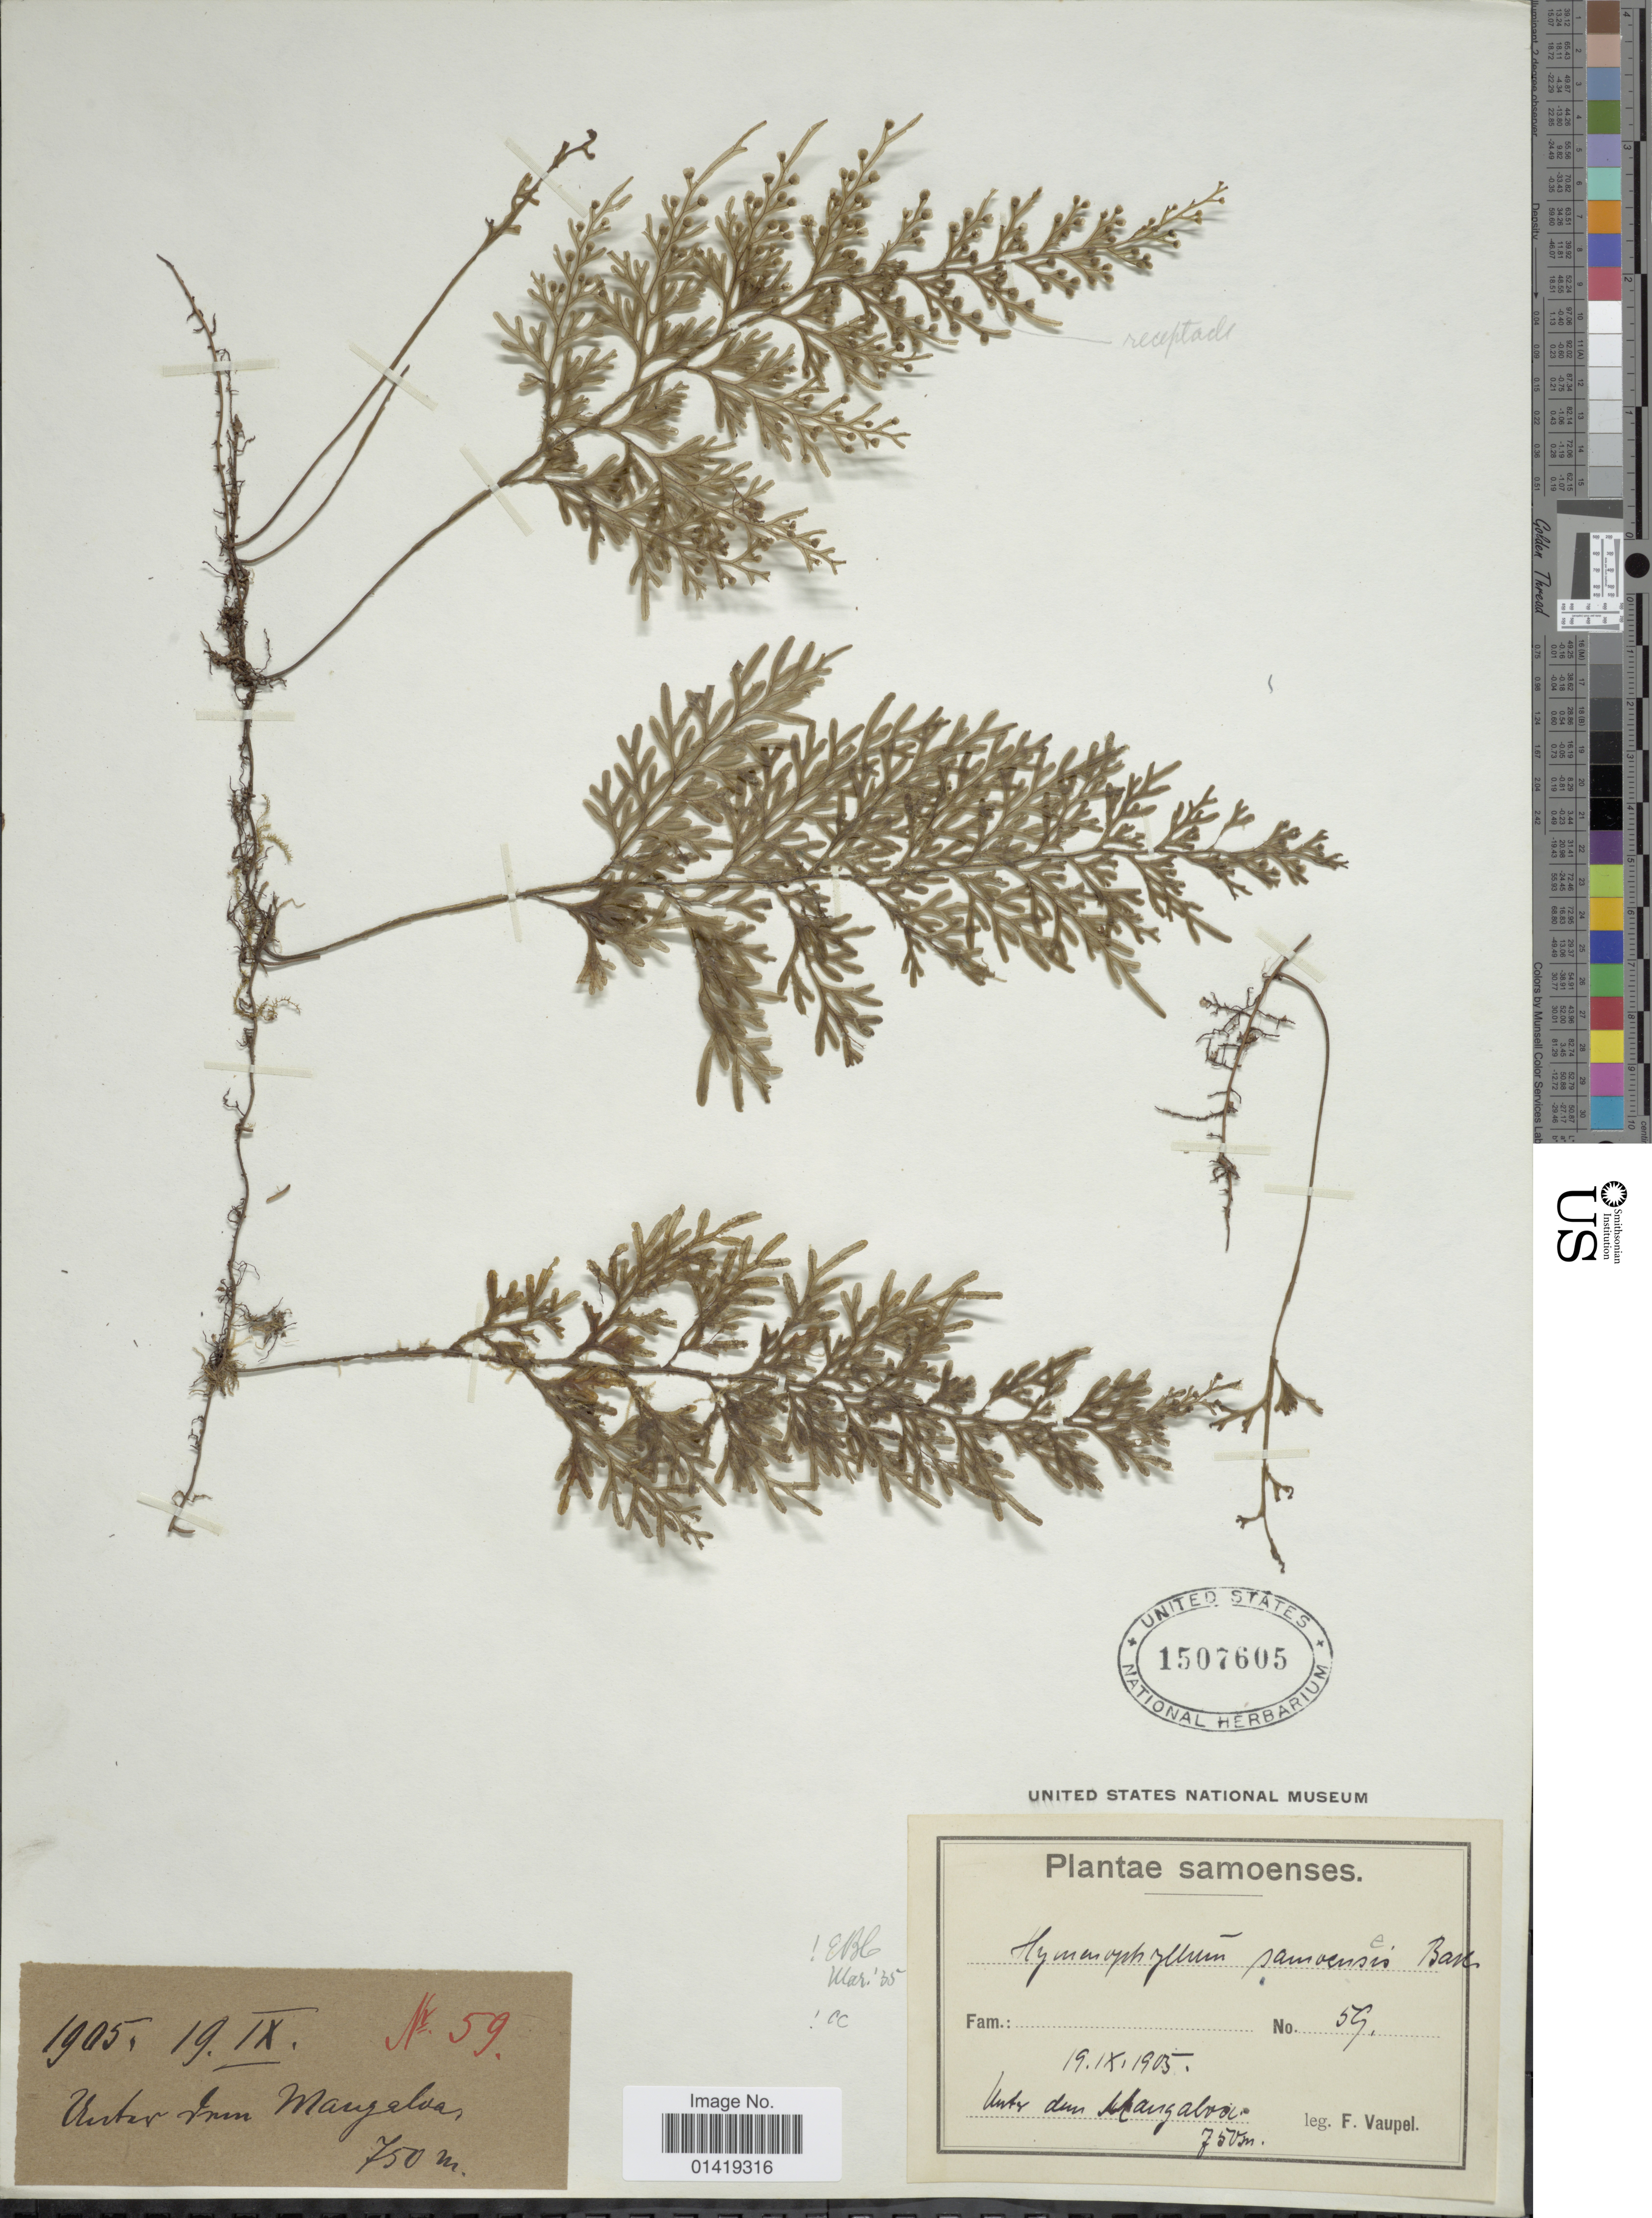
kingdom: Plantae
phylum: Tracheophyta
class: Polypodiopsida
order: Hymenophyllales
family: Hymenophyllaceae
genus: Hymenophyllum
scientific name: Hymenophyllum samoense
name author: Baker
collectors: F. Vaupel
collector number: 59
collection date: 1905-09-19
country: Samoa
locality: Unter dum Mangalvan [interpreted]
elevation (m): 750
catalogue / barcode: US 1507605